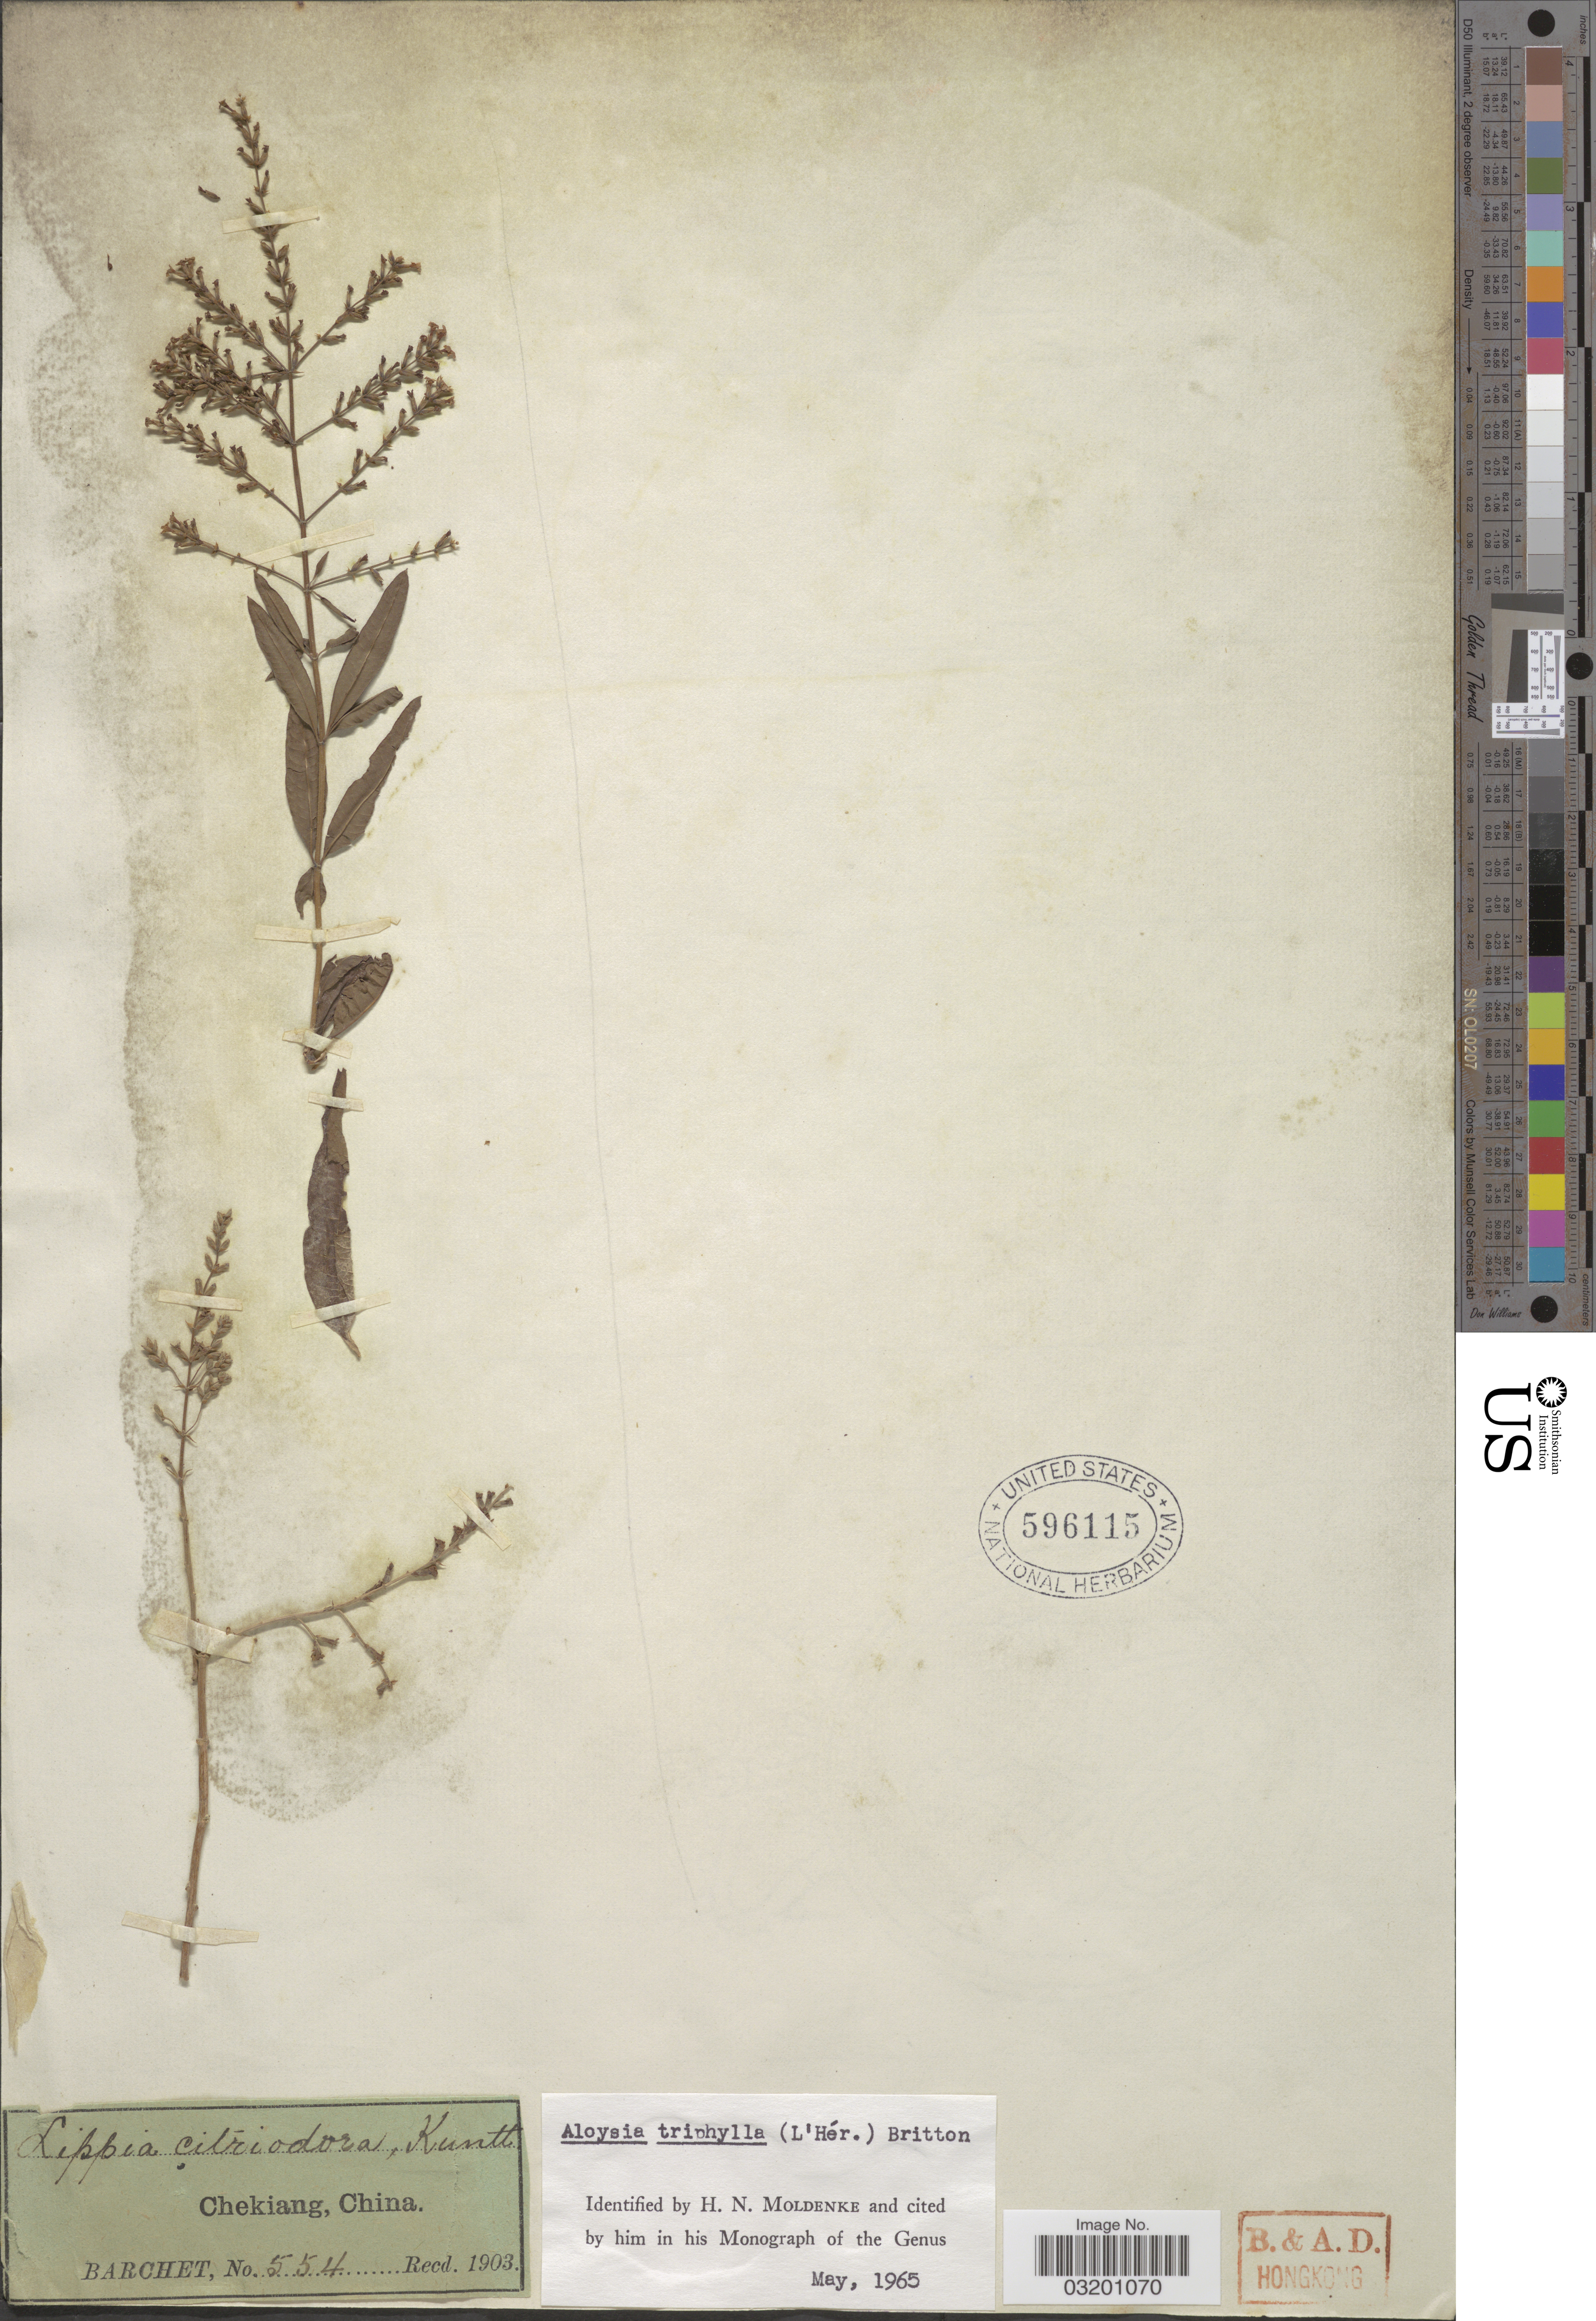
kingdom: Plantae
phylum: Tracheophyta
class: Magnoliopsida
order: Lamiales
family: Verbenaceae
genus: Aloysia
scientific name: Aloysia triphylla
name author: Royle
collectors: Barchet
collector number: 554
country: China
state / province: Zhejiang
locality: Chekiang.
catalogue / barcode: US 596115